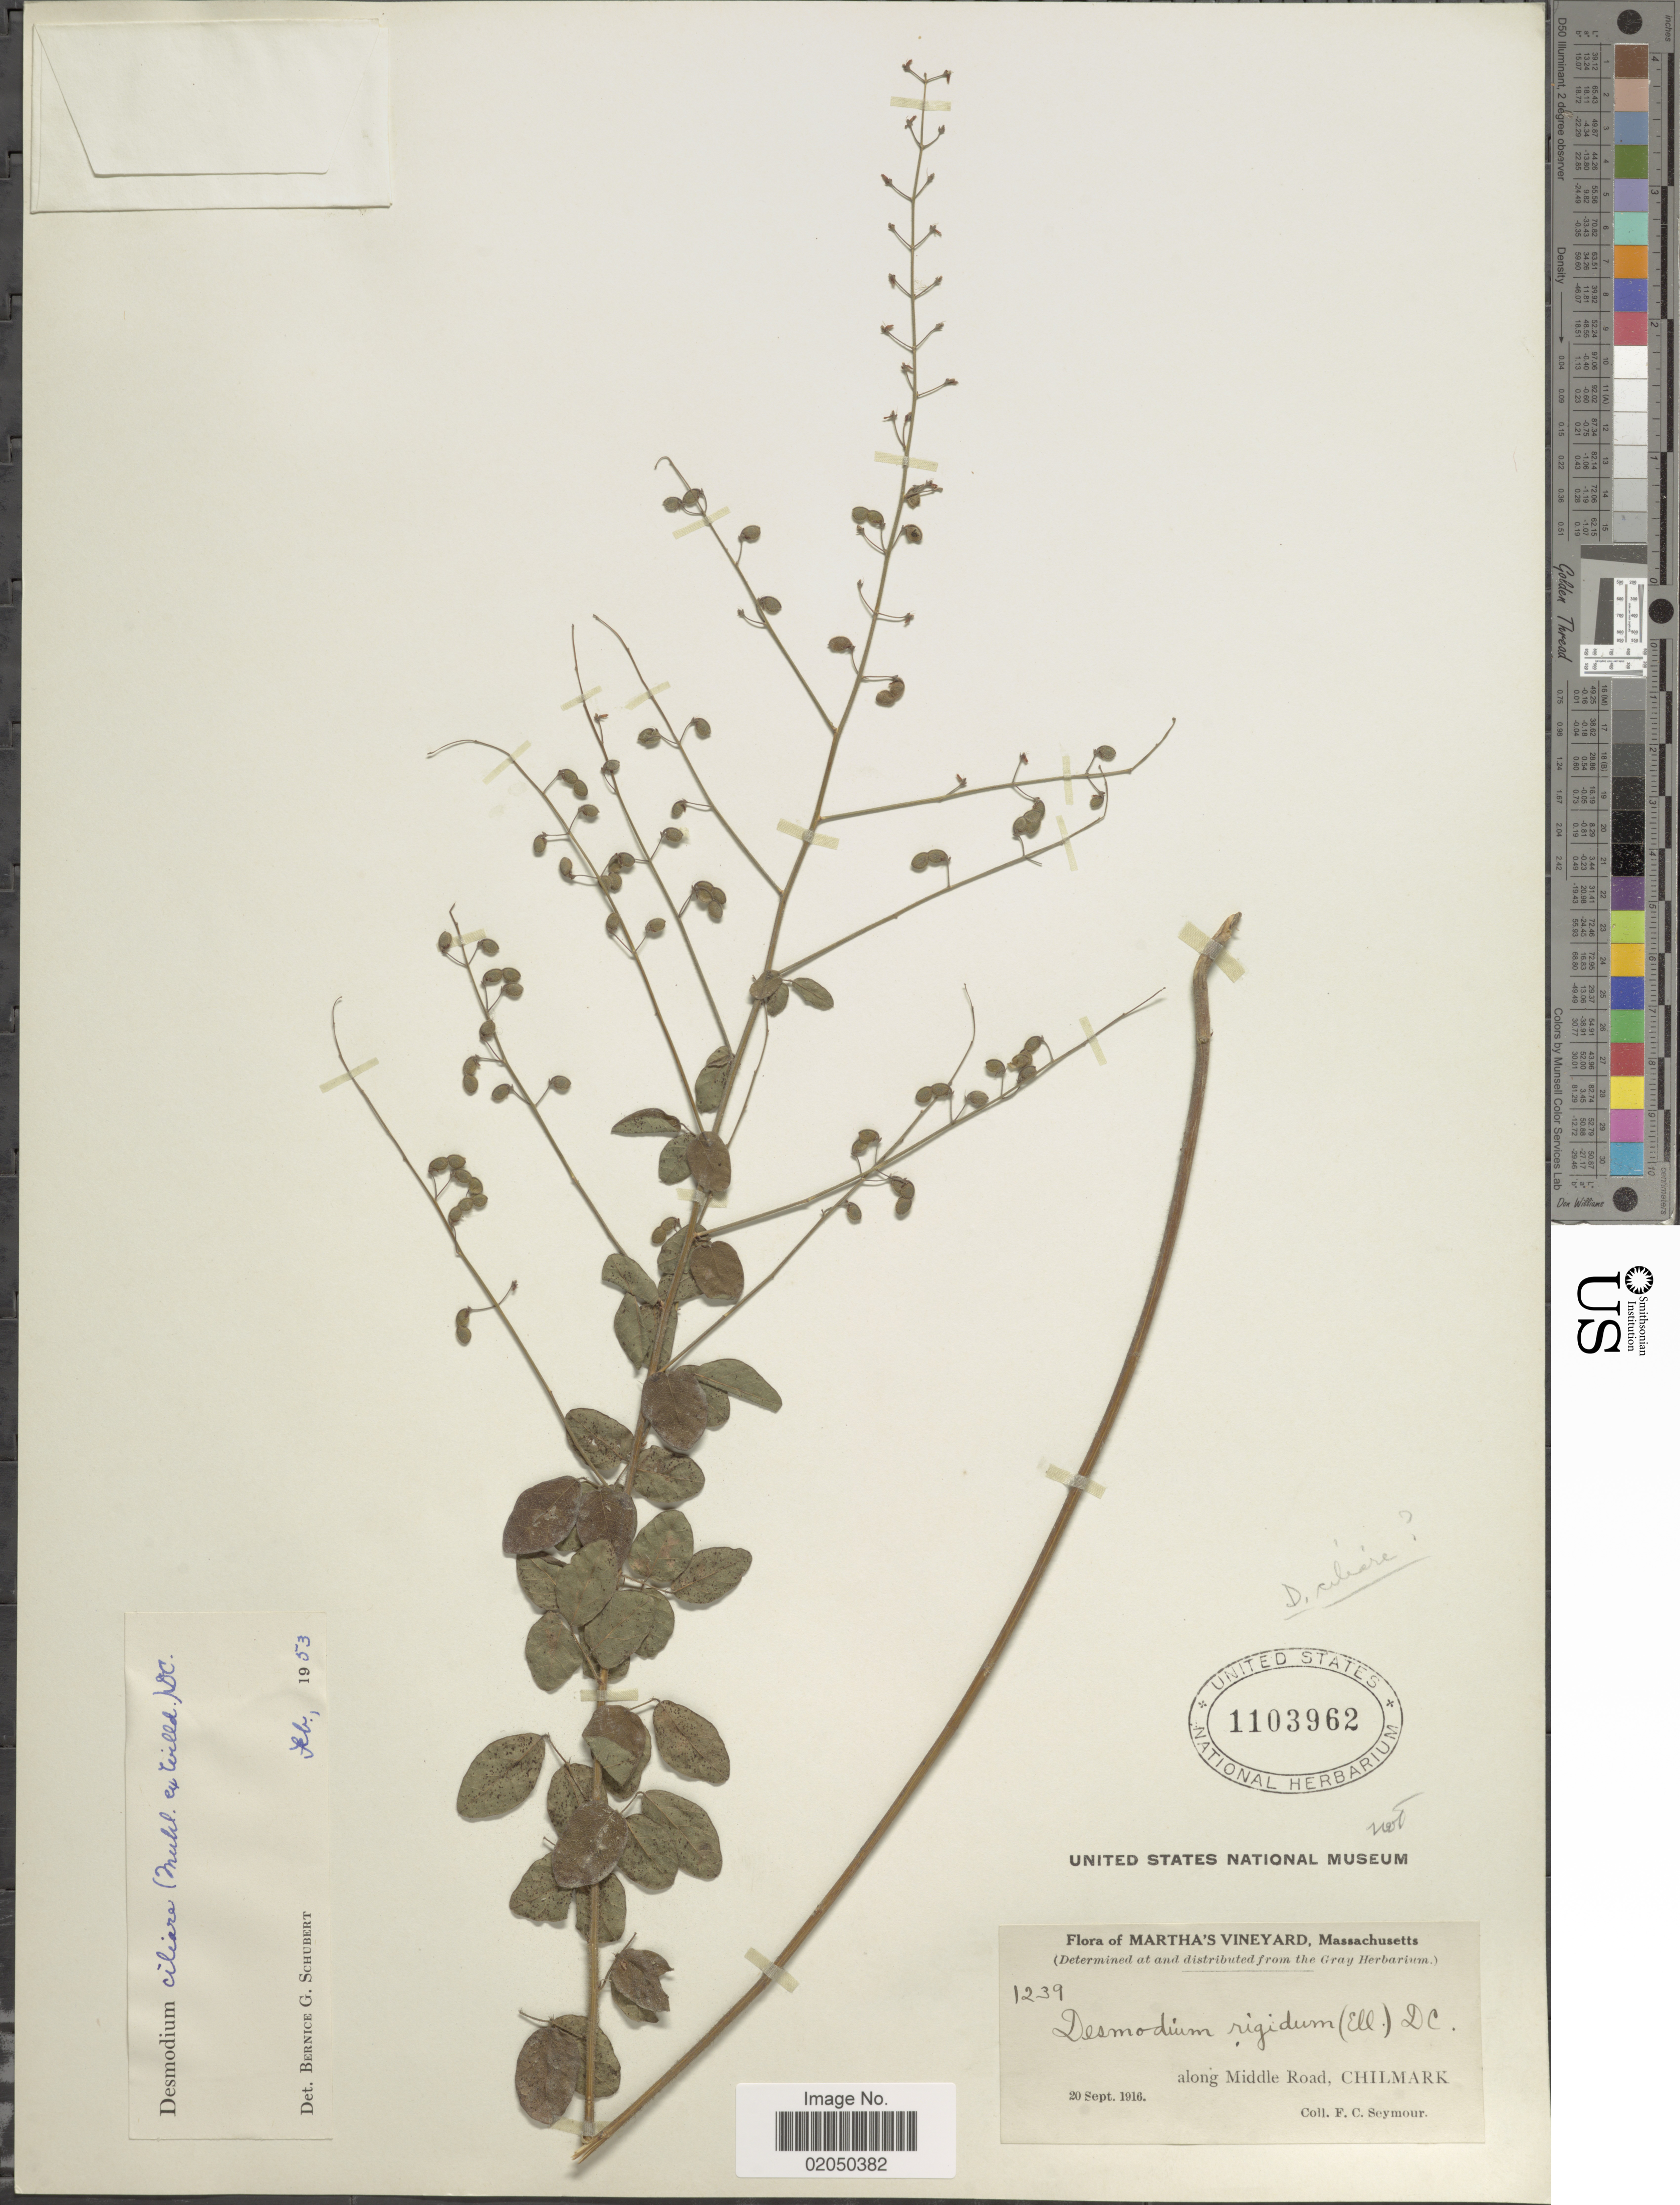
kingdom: Plantae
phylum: Tracheophyta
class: Magnoliopsida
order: Fabales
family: Fabaceae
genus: Desmodium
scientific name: Desmodium ciliare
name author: (Muhl. ex Willd.) DC.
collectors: F. C. Seymour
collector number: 1239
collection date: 1916-09-20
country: United States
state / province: Massachusetts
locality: Martha's Vineyard, along Middle Road, Chilmark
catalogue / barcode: US 1103962